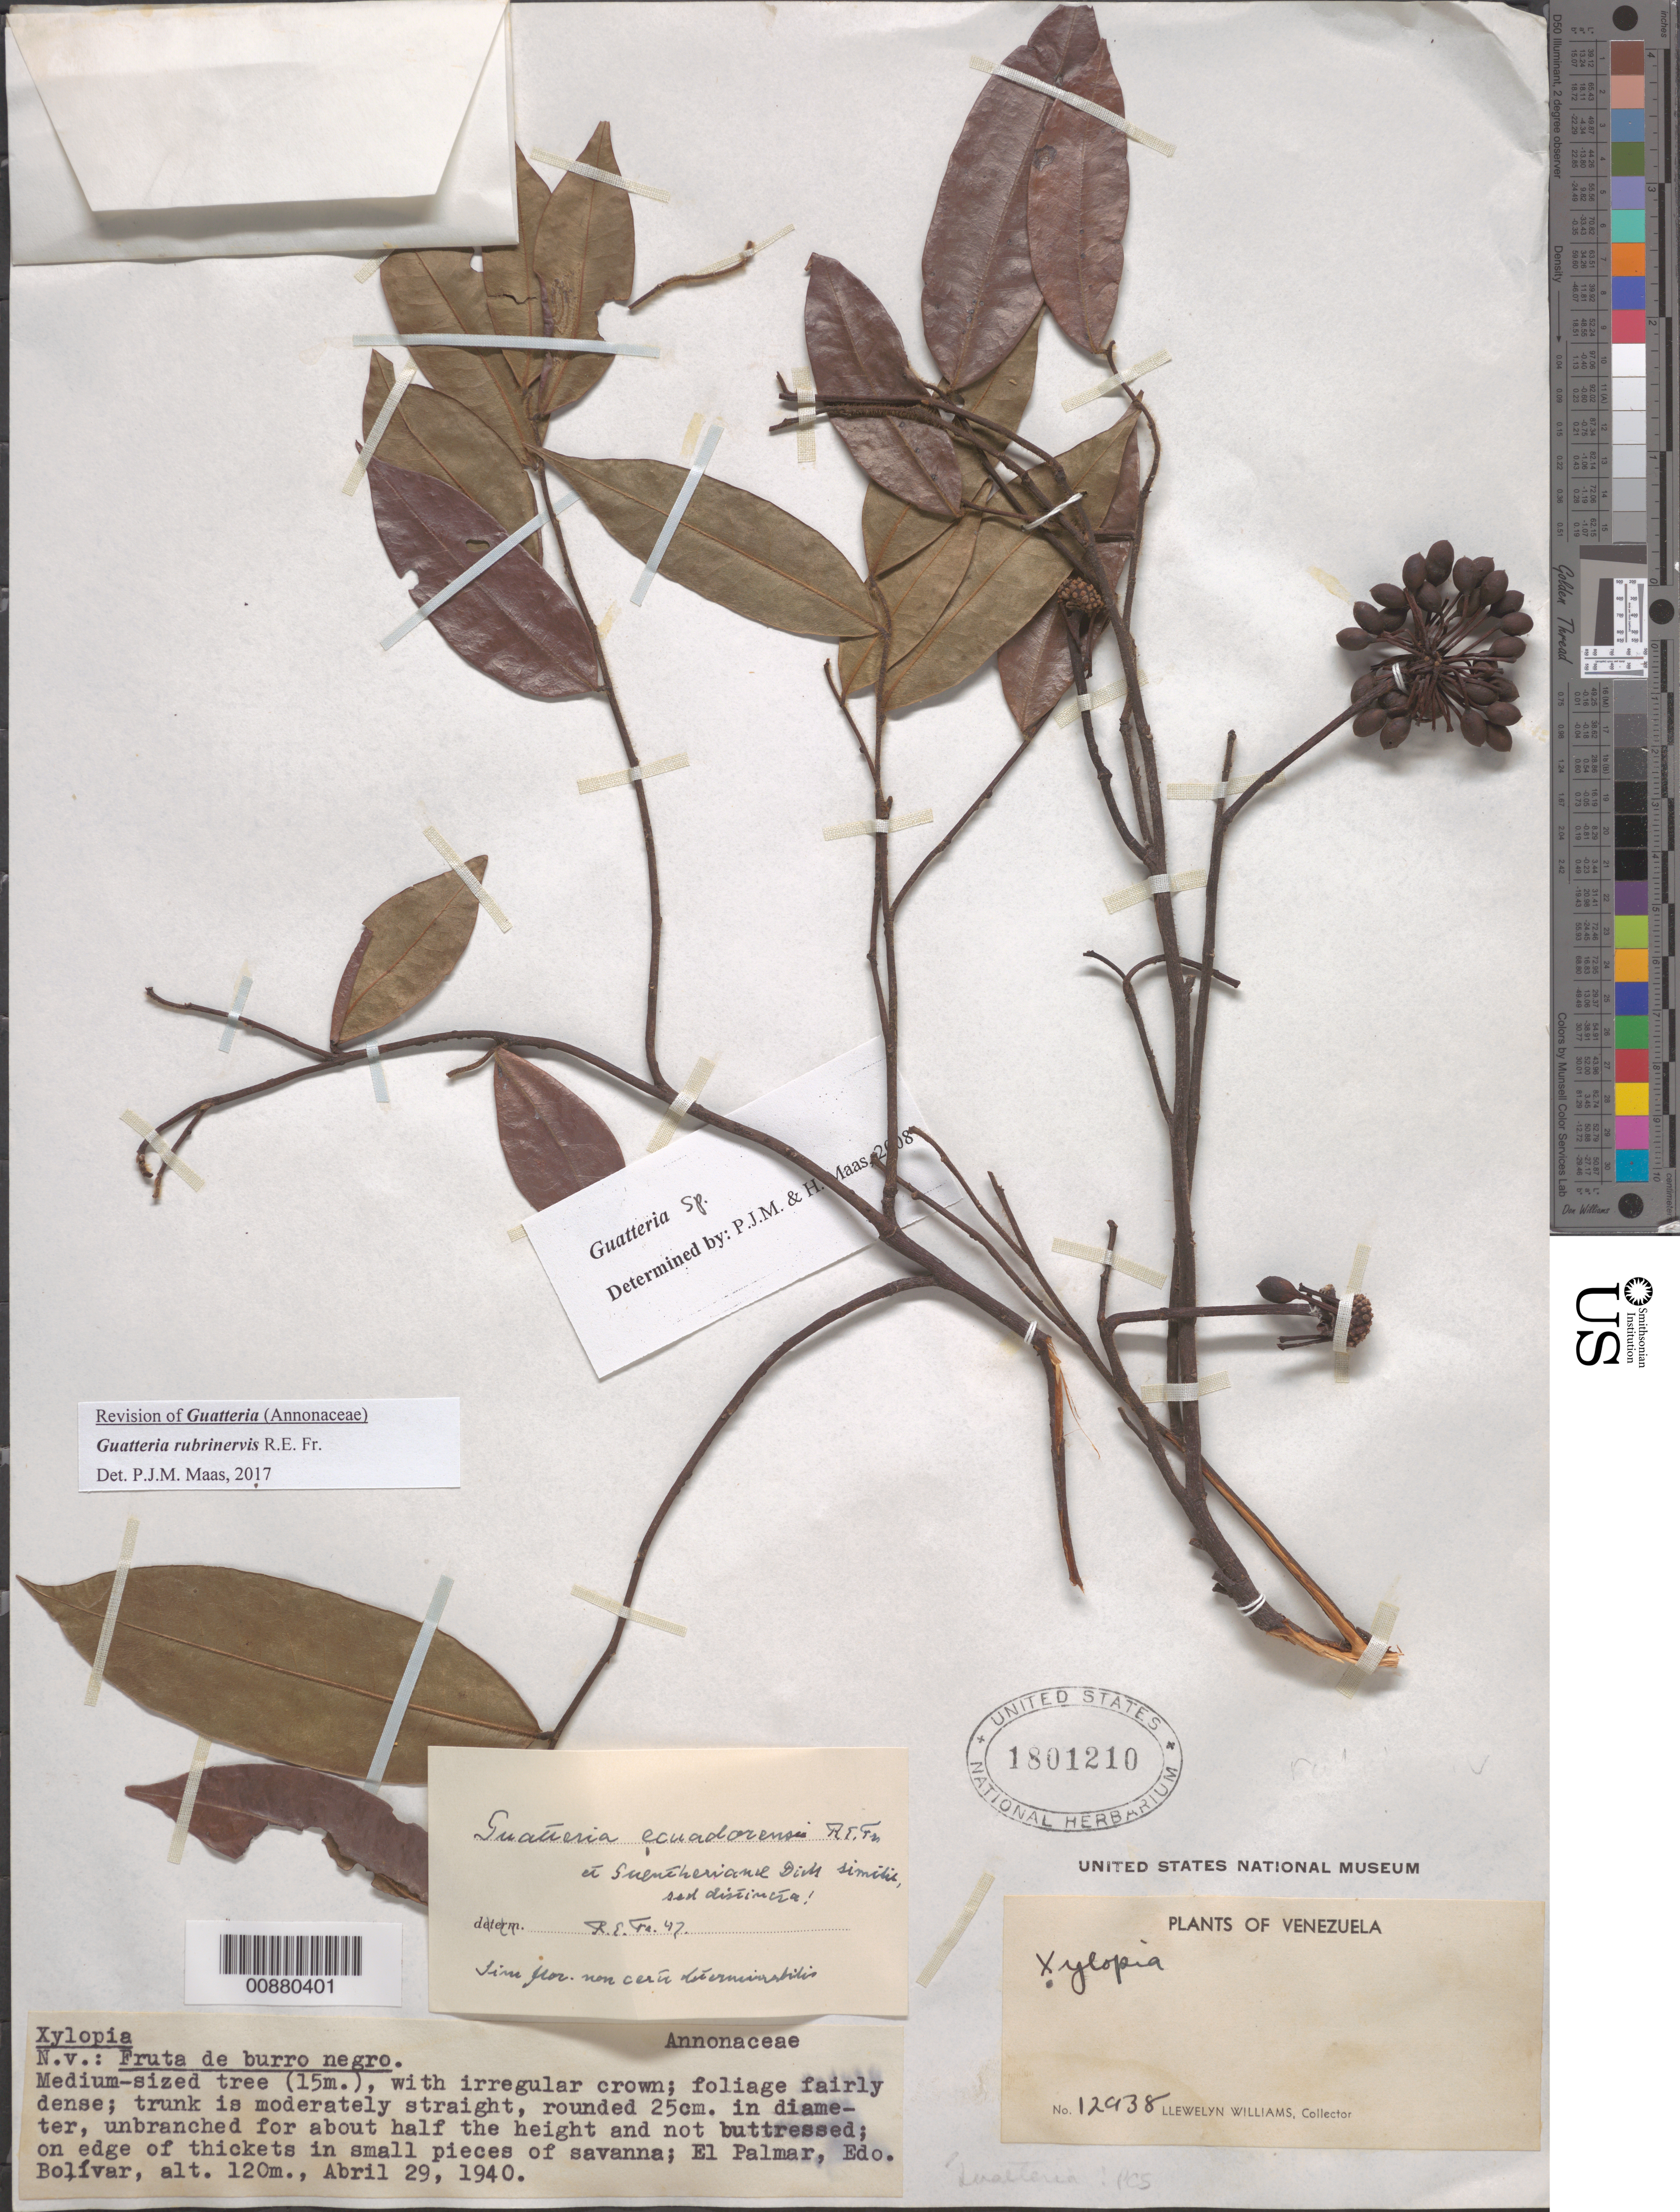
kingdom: Plantae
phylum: Tracheophyta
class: Magnoliopsida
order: Magnoliales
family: Annonaceae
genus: Guatteria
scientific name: Guatteria rubrinervis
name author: R.E. Fr.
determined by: Maas, Paul J.; Maas, H.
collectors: Ll. Williams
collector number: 12938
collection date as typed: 29-Apr-40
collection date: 1940-04-29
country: Venezuela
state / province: Bolívar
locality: El Palmar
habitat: Edge of thickets in small pieces of savanna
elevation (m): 120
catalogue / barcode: US 1801210